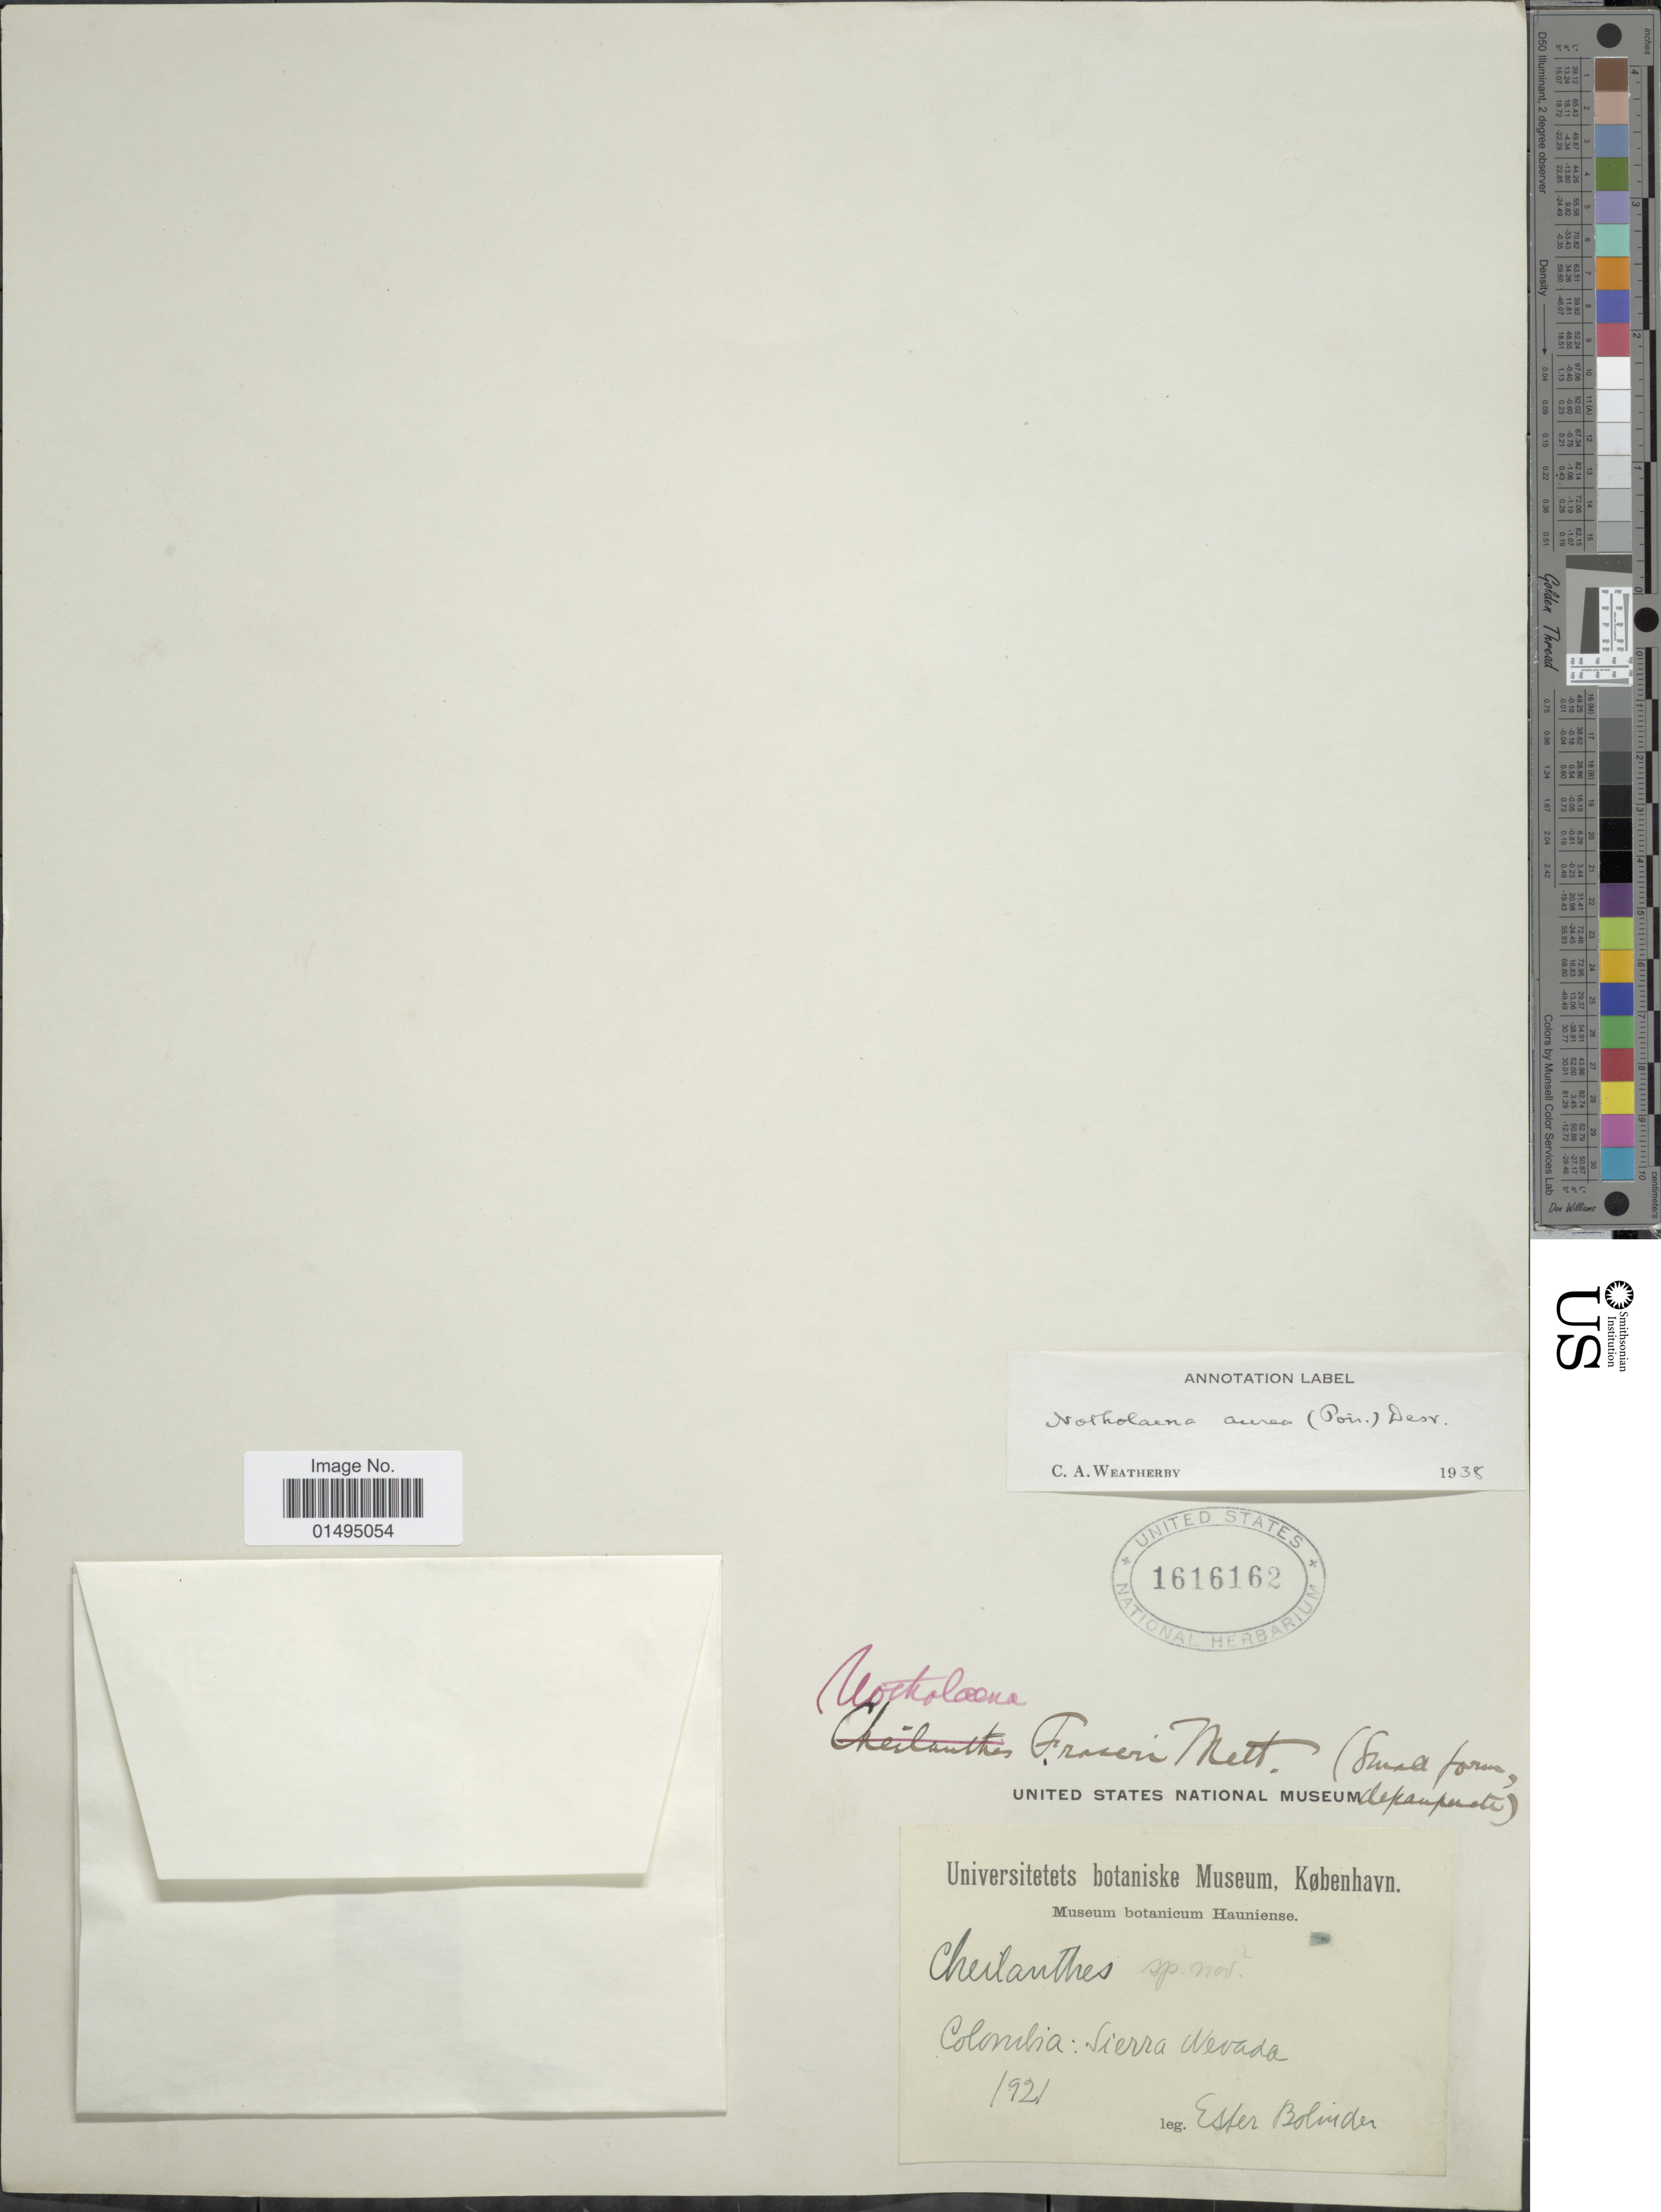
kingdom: Plantae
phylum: Tracheophyta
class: Polypodiopsida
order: Polypodiales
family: Pteridaceae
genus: Myriopteris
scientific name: Myriopteris aurea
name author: (Poir.) Grusz & Windham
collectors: E. Bolender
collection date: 1921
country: Colombia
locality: Colombia: Sierra Nevada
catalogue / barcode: US 1616162